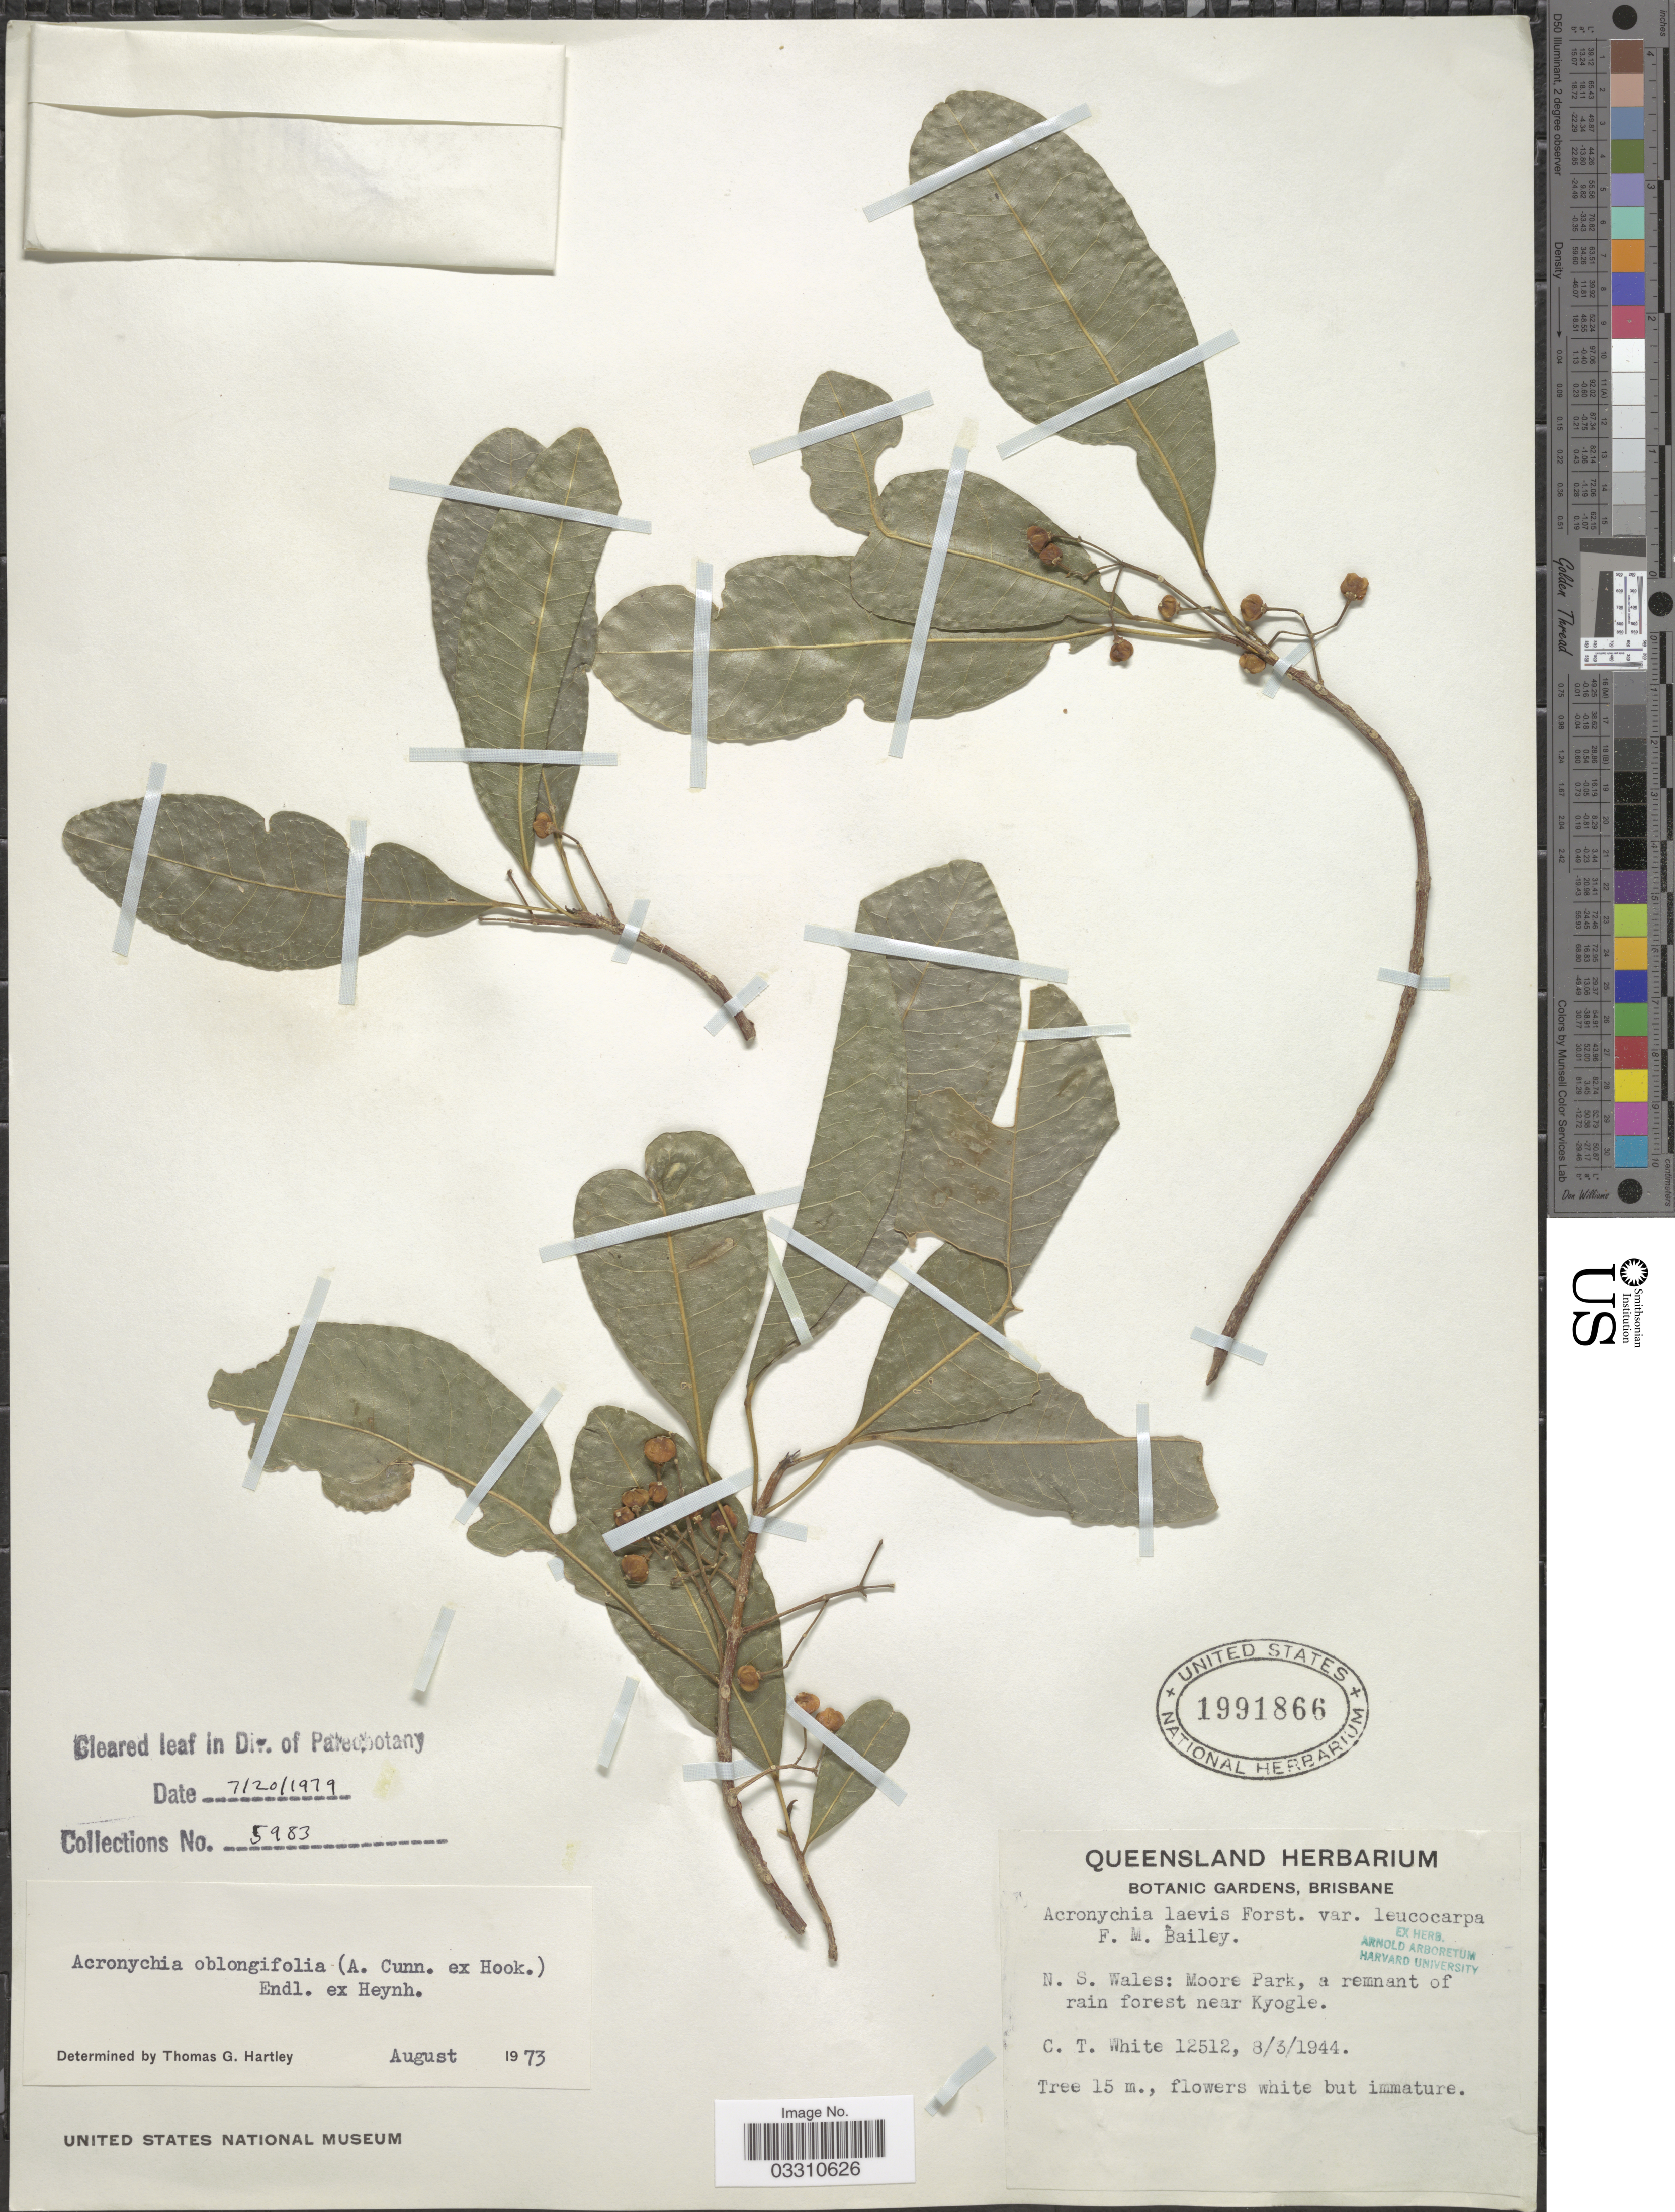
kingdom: Plantae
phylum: Tracheophyta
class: Magnoliopsida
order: Sapindales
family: Rutaceae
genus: Acronychia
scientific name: Acronychia oblongifolia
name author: (A. Cunn. ex Hook.) Endl. ex Heynh.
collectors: C. T. White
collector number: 12512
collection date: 1944-03-08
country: Australia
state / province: New South Wales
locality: N. S. Wales: Moore Park, a remnant of rain forest near Kyogle.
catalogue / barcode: US 1991866